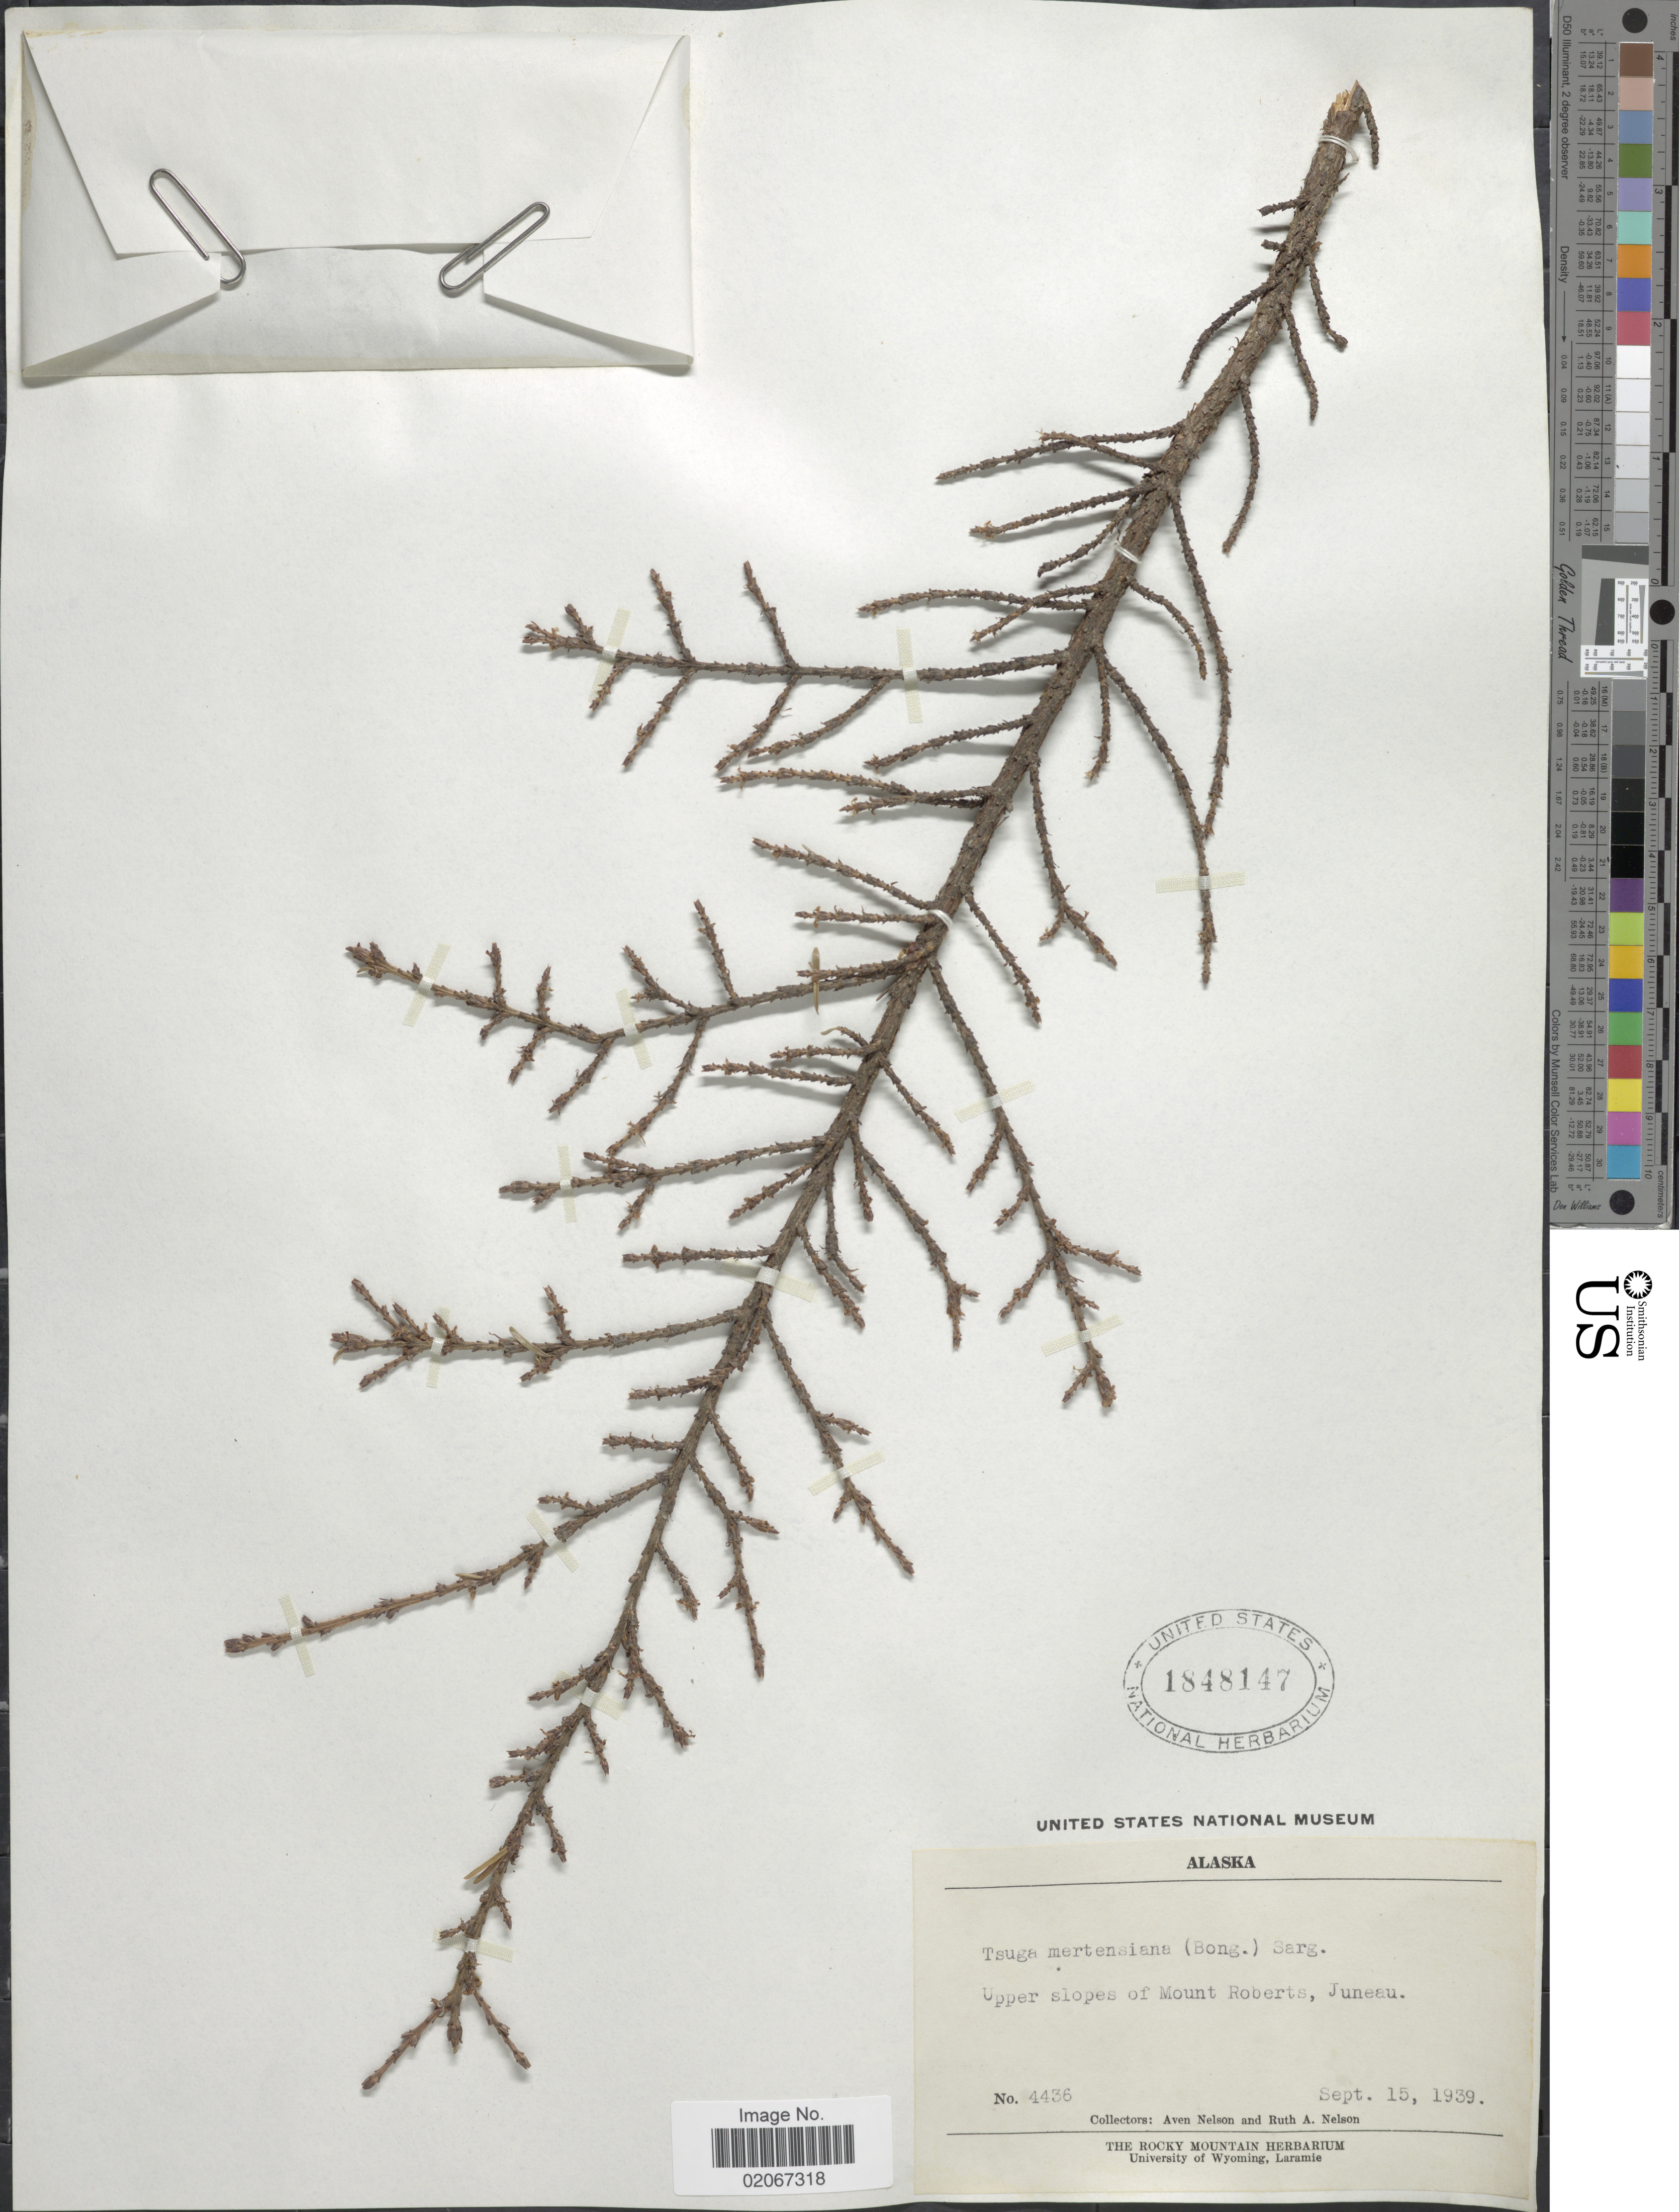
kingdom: Plantae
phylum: Tracheophyta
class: Pinopsida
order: Pinales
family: Pinaceae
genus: Tsuga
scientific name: Tsuga mertensiana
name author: (Bong.) Carrière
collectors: A. Nelson & R. A. Nelson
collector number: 4436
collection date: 1939-09-15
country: United States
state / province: Alaska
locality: Upper slopes of Mount Roberts, Juneau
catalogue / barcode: US 1848147